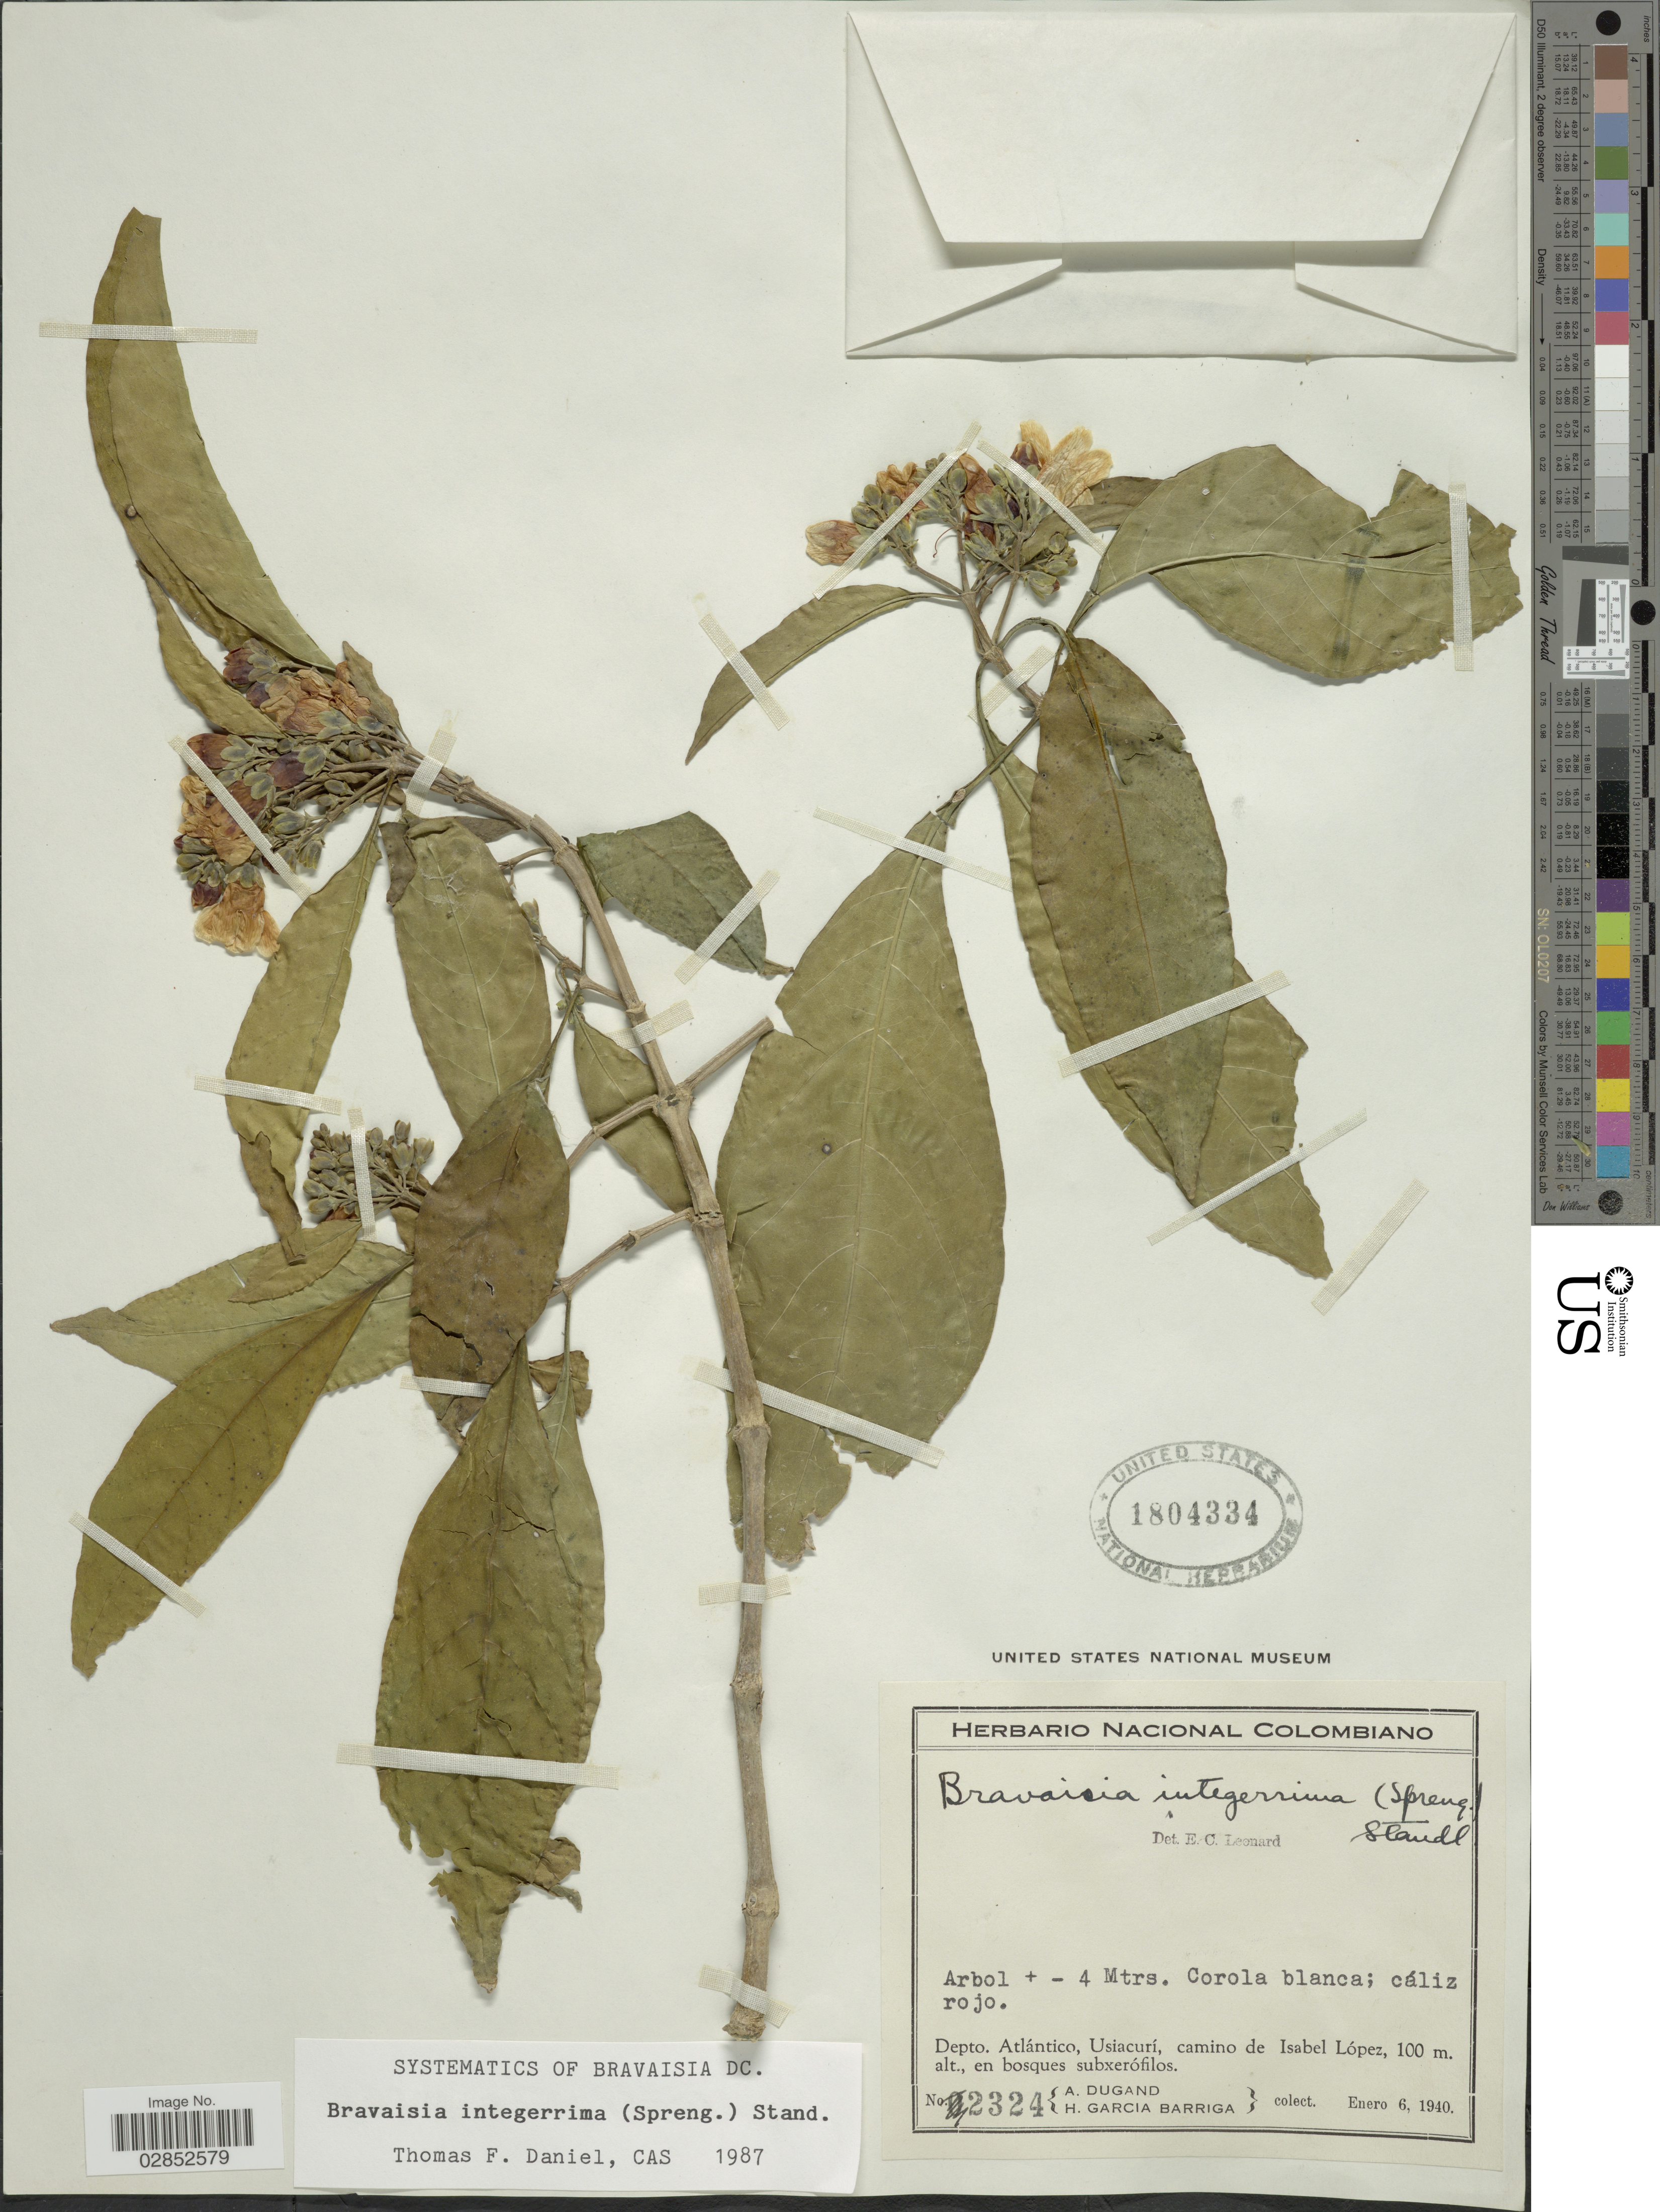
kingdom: Plantae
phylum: Tracheophyta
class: Magnoliopsida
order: Lamiales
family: Acanthaceae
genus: Bravaisia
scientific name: Bravaisia integerrima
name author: (Spreng.) Standl.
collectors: A. Dugand & H. García Barriga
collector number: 2324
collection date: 1940-01-06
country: Colombia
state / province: Atlántico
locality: Depto. Atlántico, Usiacurí, camino de Isabel López.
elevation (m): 100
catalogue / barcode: US 1804334